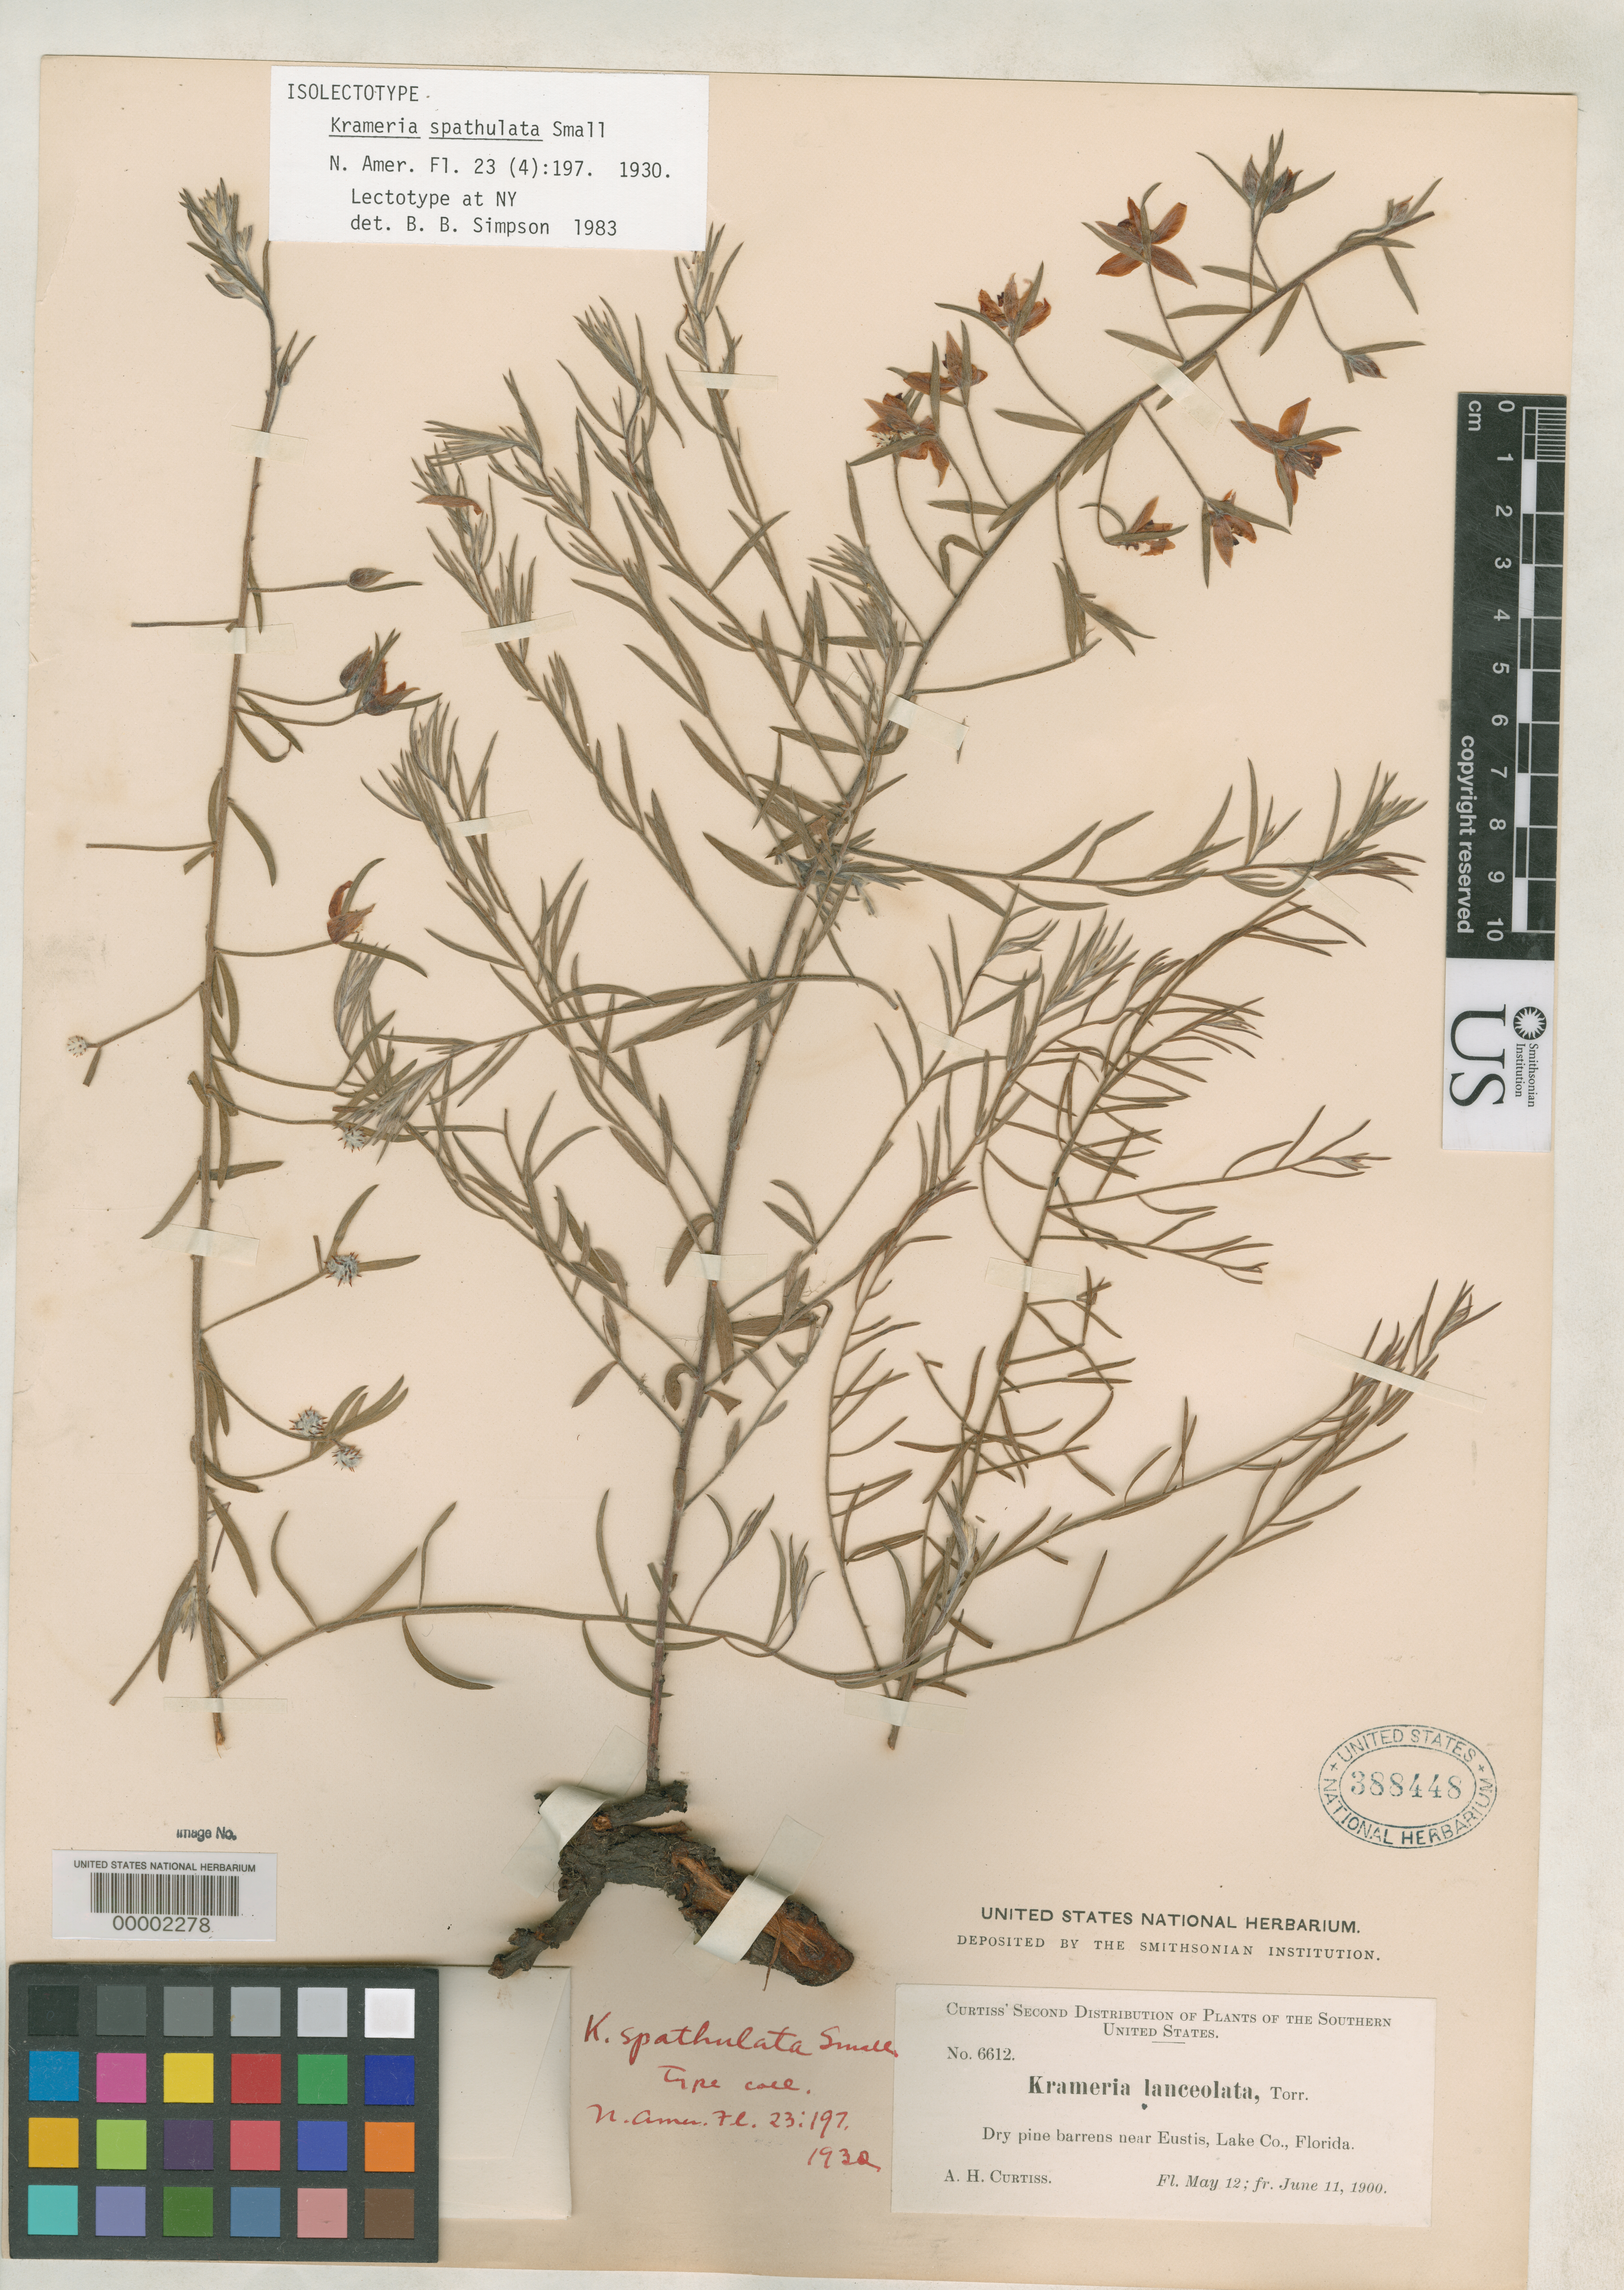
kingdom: Plantae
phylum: Tracheophyta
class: Magnoliopsida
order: Zygophyllales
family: Krameriaceae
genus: Krameria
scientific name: Krameria spathulata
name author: Small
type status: Type Collection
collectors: A. H. Curtiss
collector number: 6612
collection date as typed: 12 May 1900 and 11 Jun 1900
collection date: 1900-05-12,1900-06-11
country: United States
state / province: Florida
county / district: Lake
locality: Near Eustis.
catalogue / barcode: US 388448